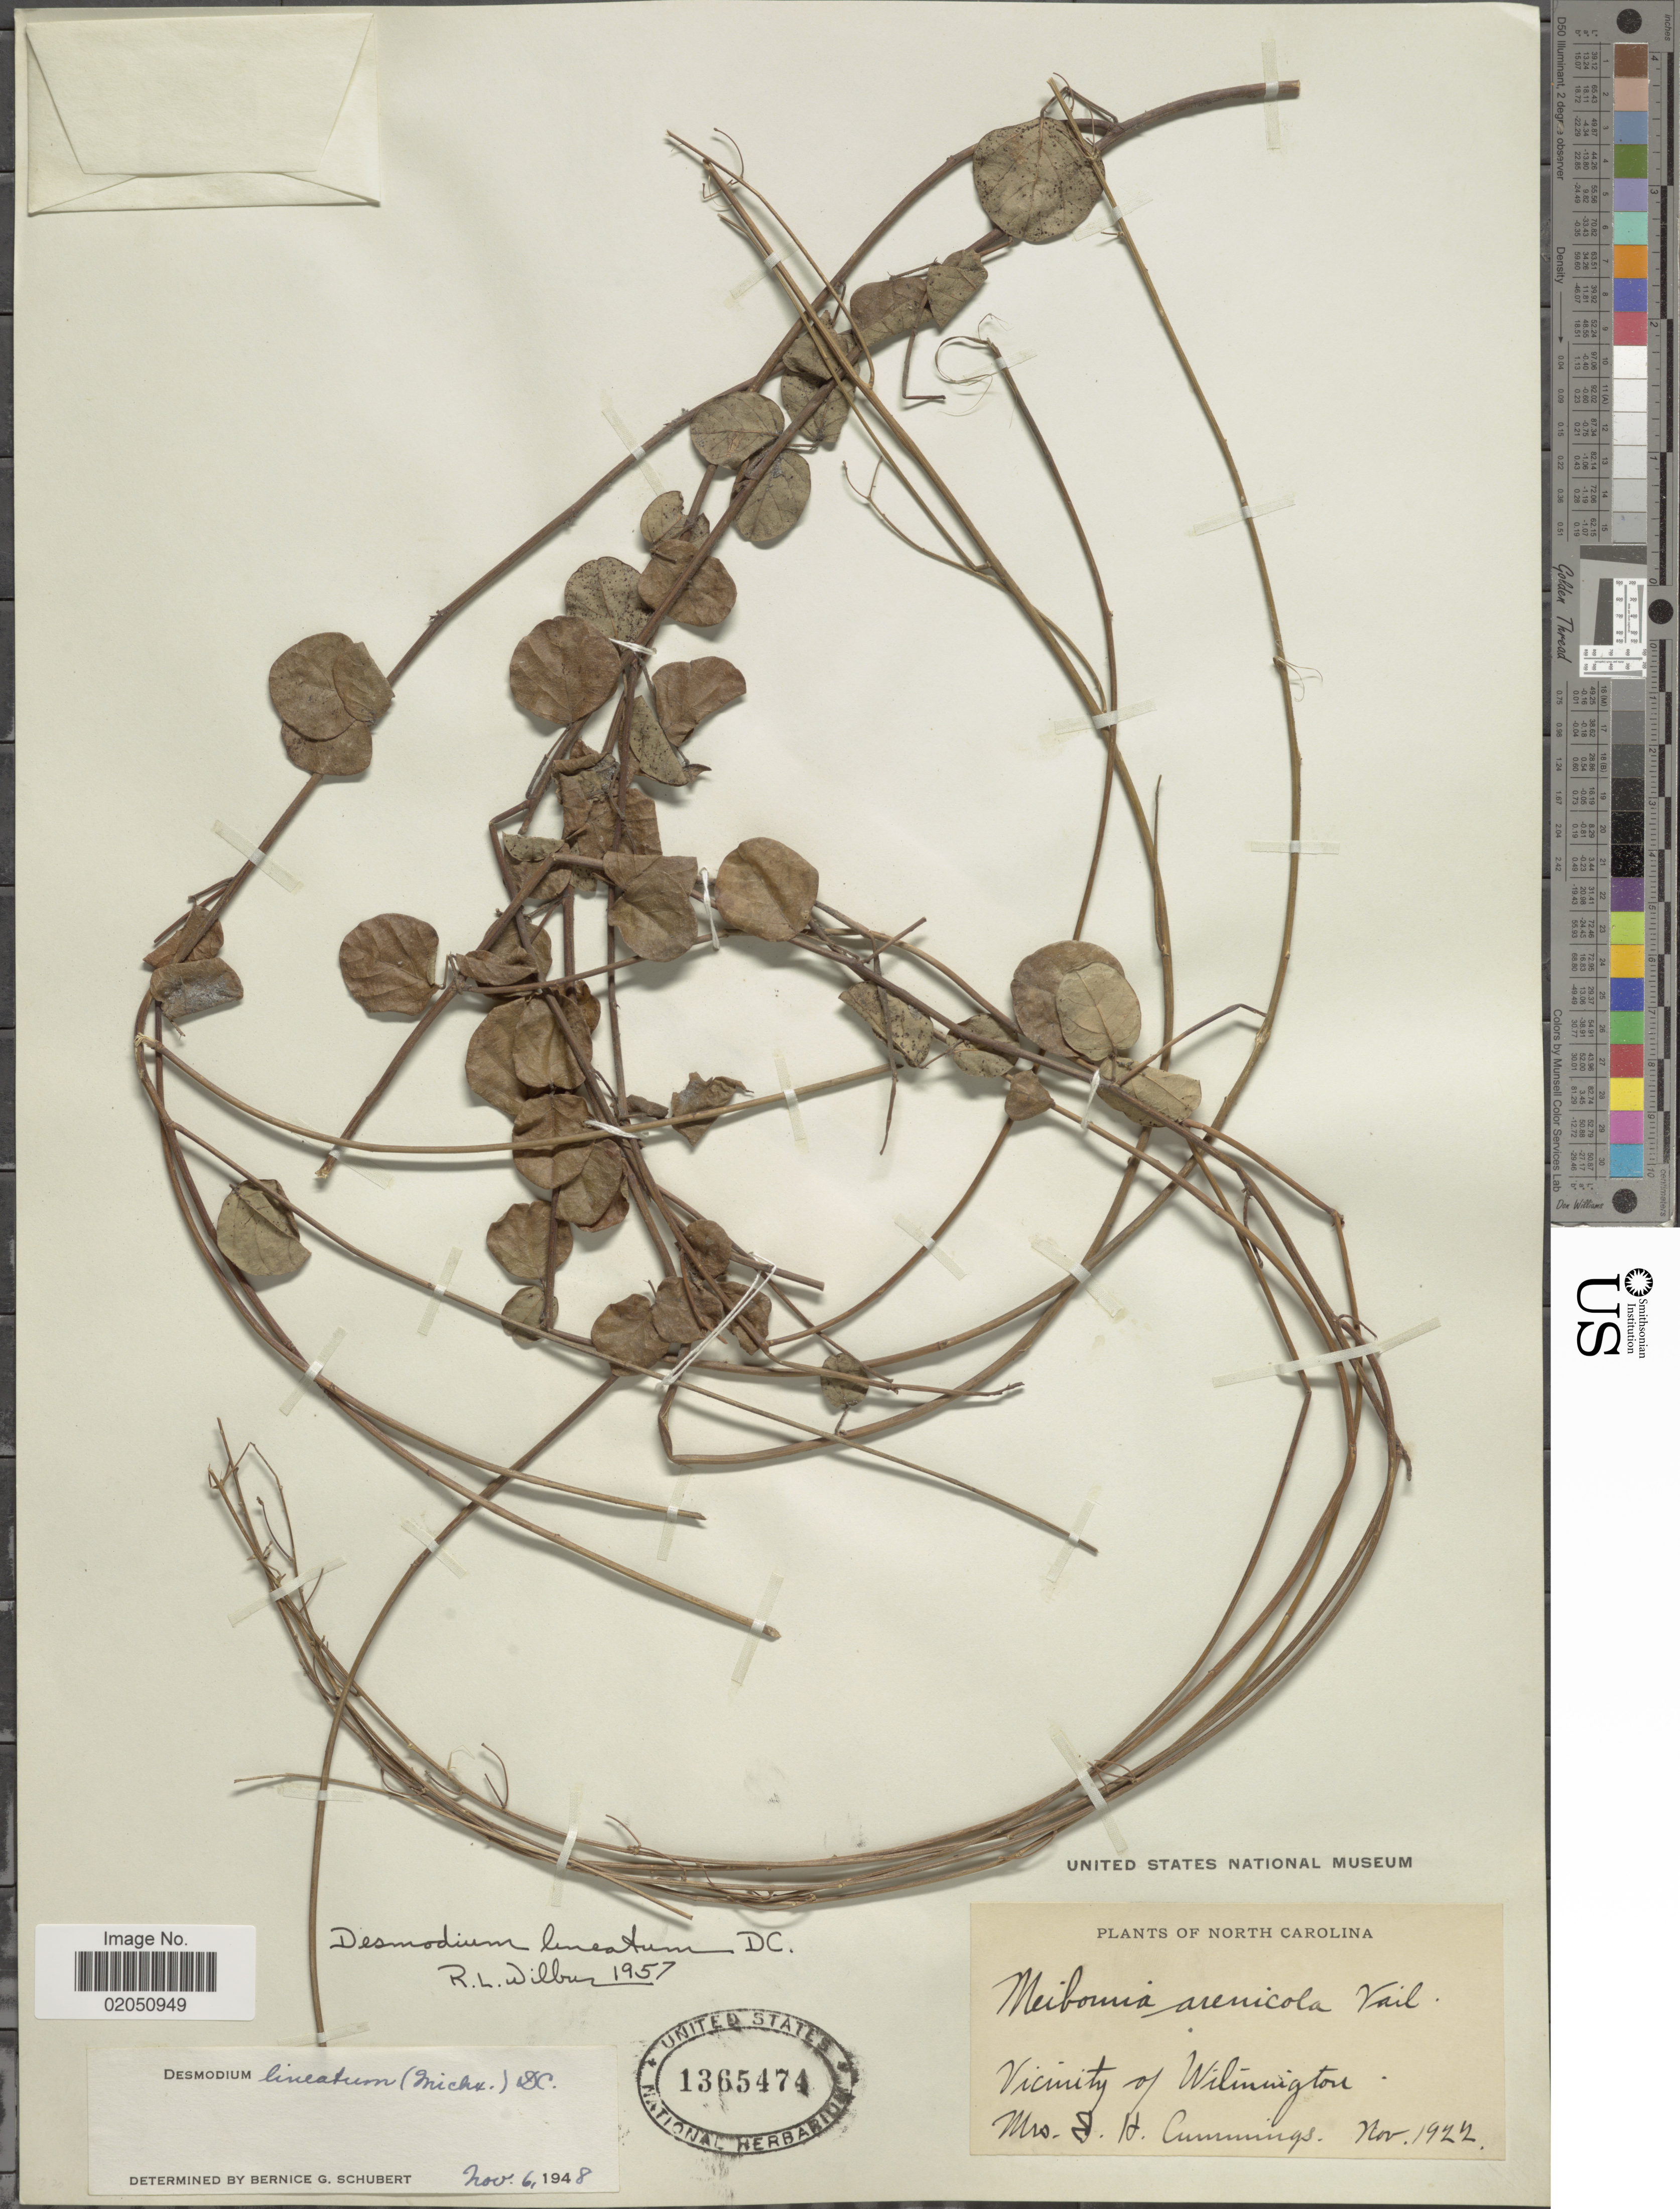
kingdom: Plantae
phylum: Tracheophyta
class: Magnoliopsida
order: Fabales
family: Fabaceae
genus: Desmodium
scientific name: Desmodium lineatum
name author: DC.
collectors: J. Cummings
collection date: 1922-11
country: United States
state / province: North Carolina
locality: Vicinity of Wilmington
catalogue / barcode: US 1365474